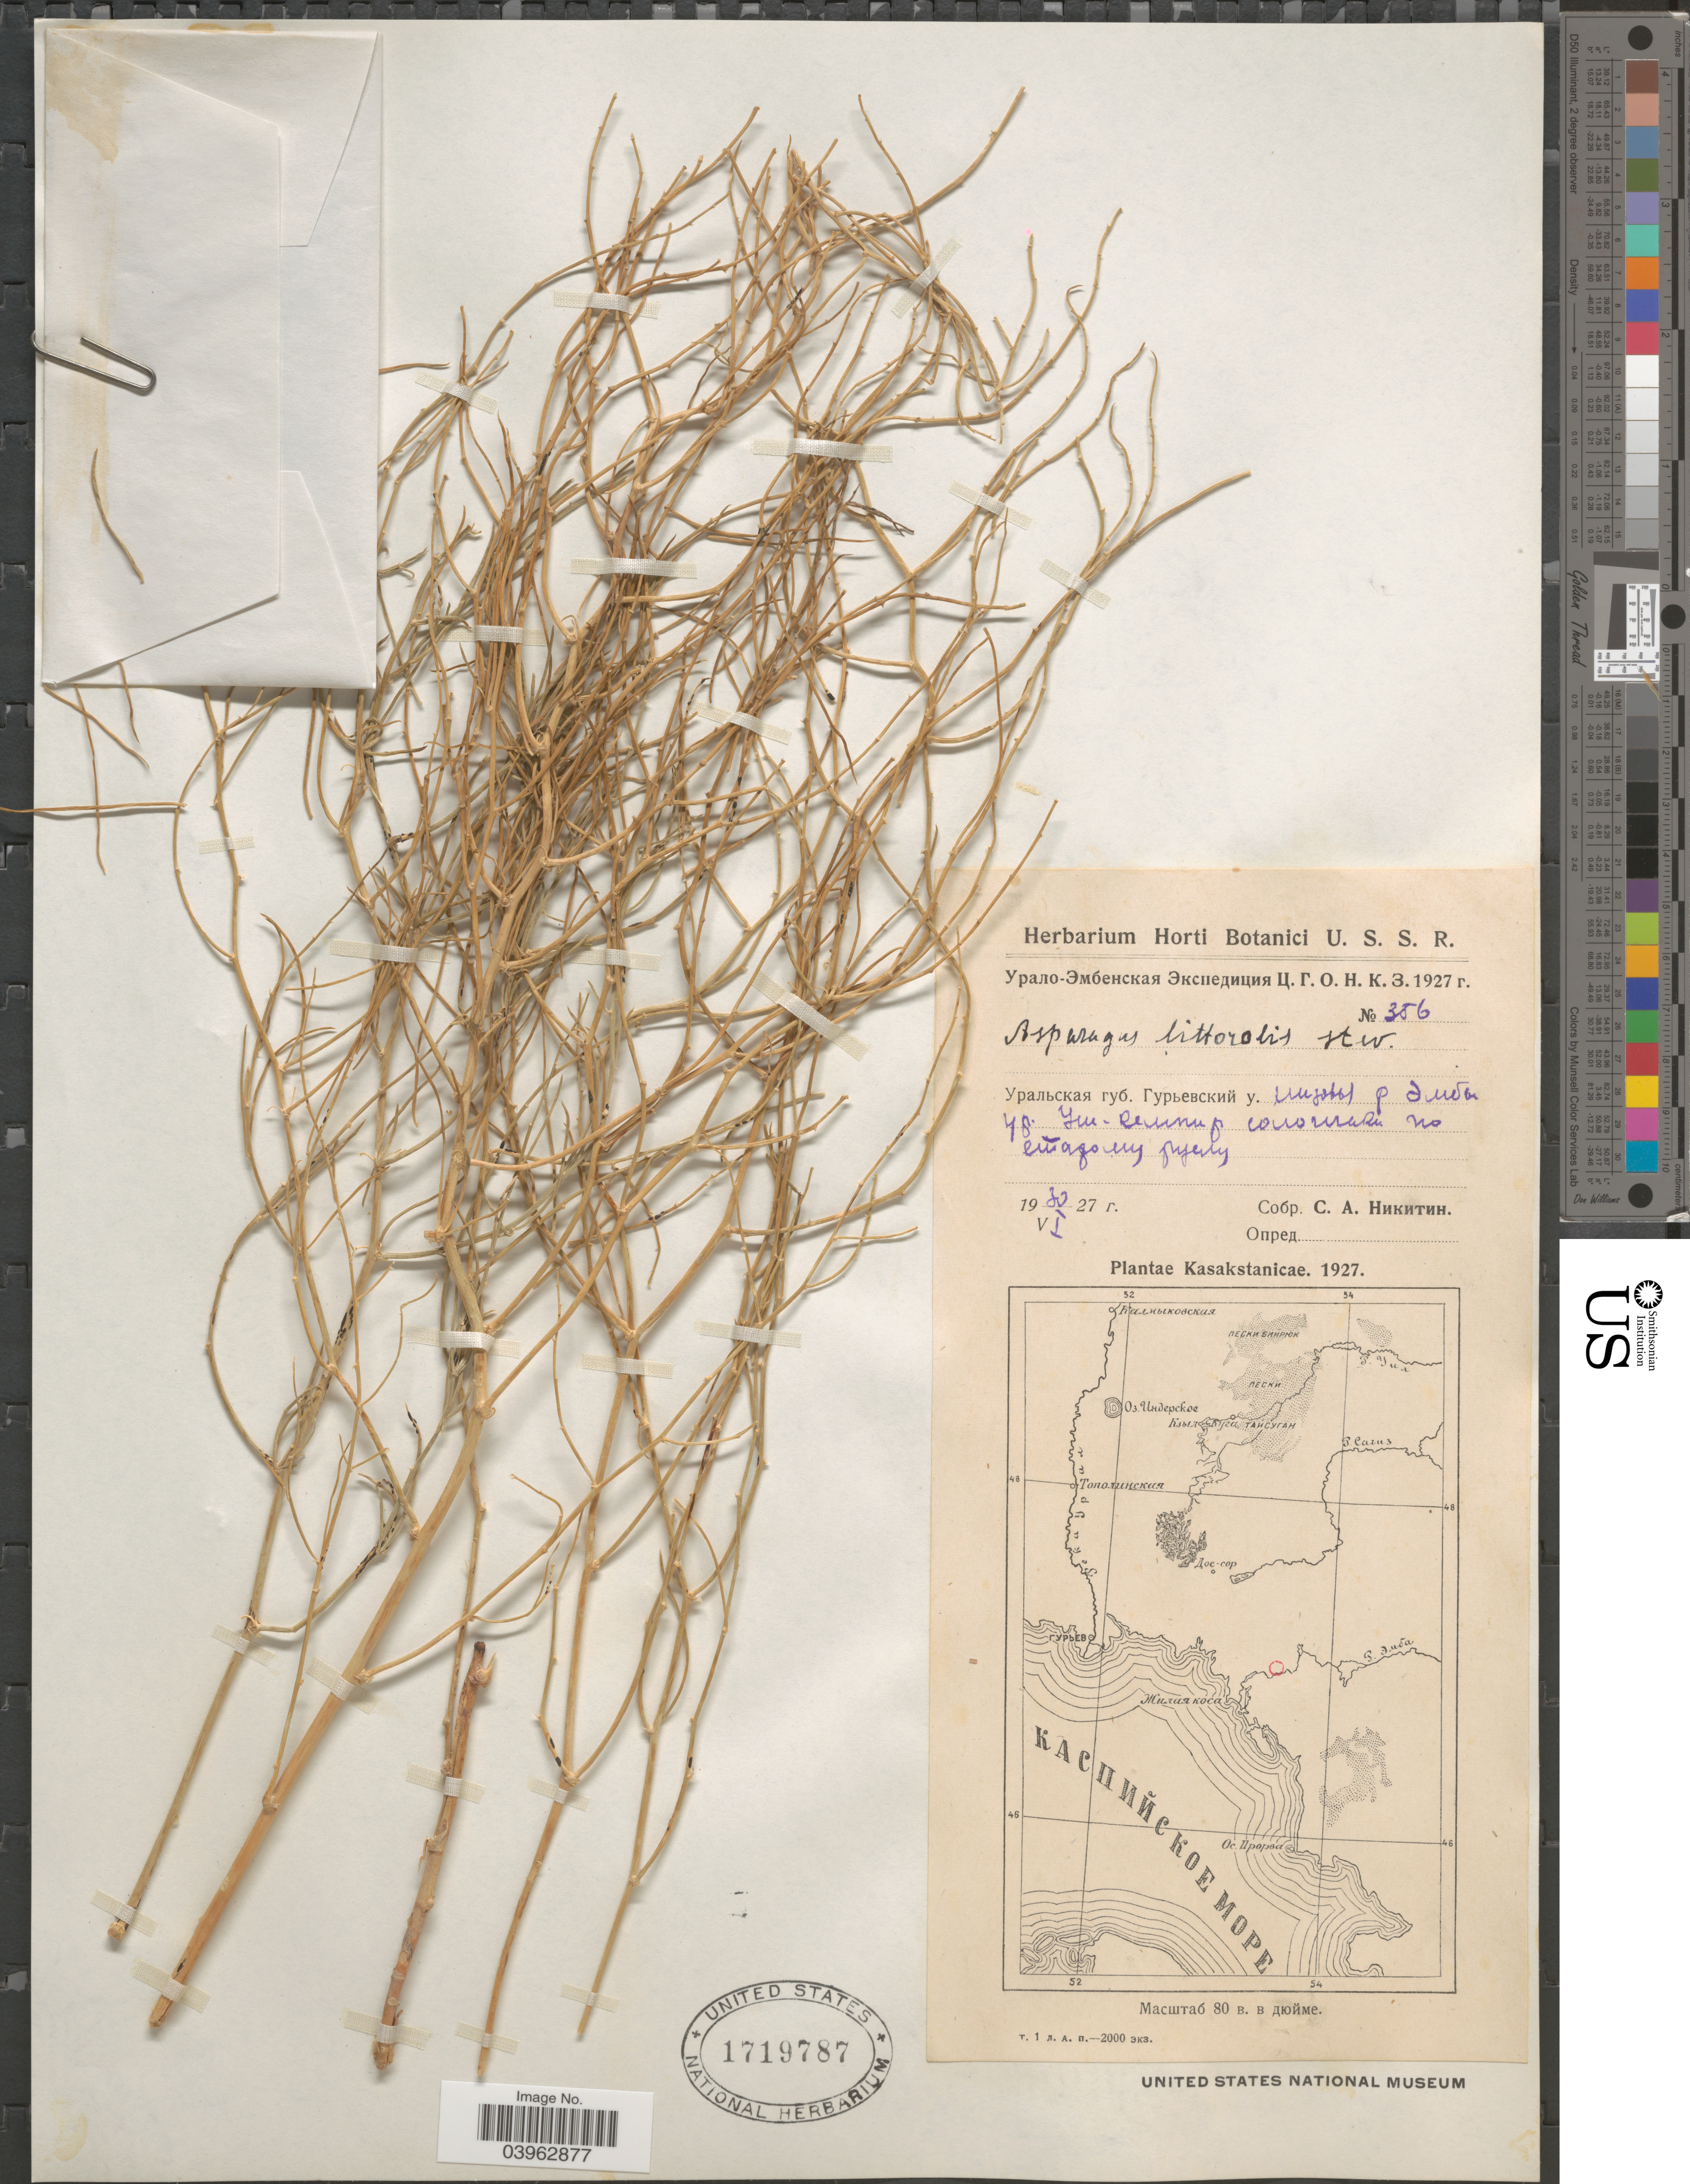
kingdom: Plantae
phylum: Tracheophyta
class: Liliopsida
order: Asparagales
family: Asparagaceae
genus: Asparagus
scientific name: Asparagus littoralis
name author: Steven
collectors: S. A. Nikitin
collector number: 356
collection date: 1927-06-30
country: Kazakhstan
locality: River Emba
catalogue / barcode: US 1719787